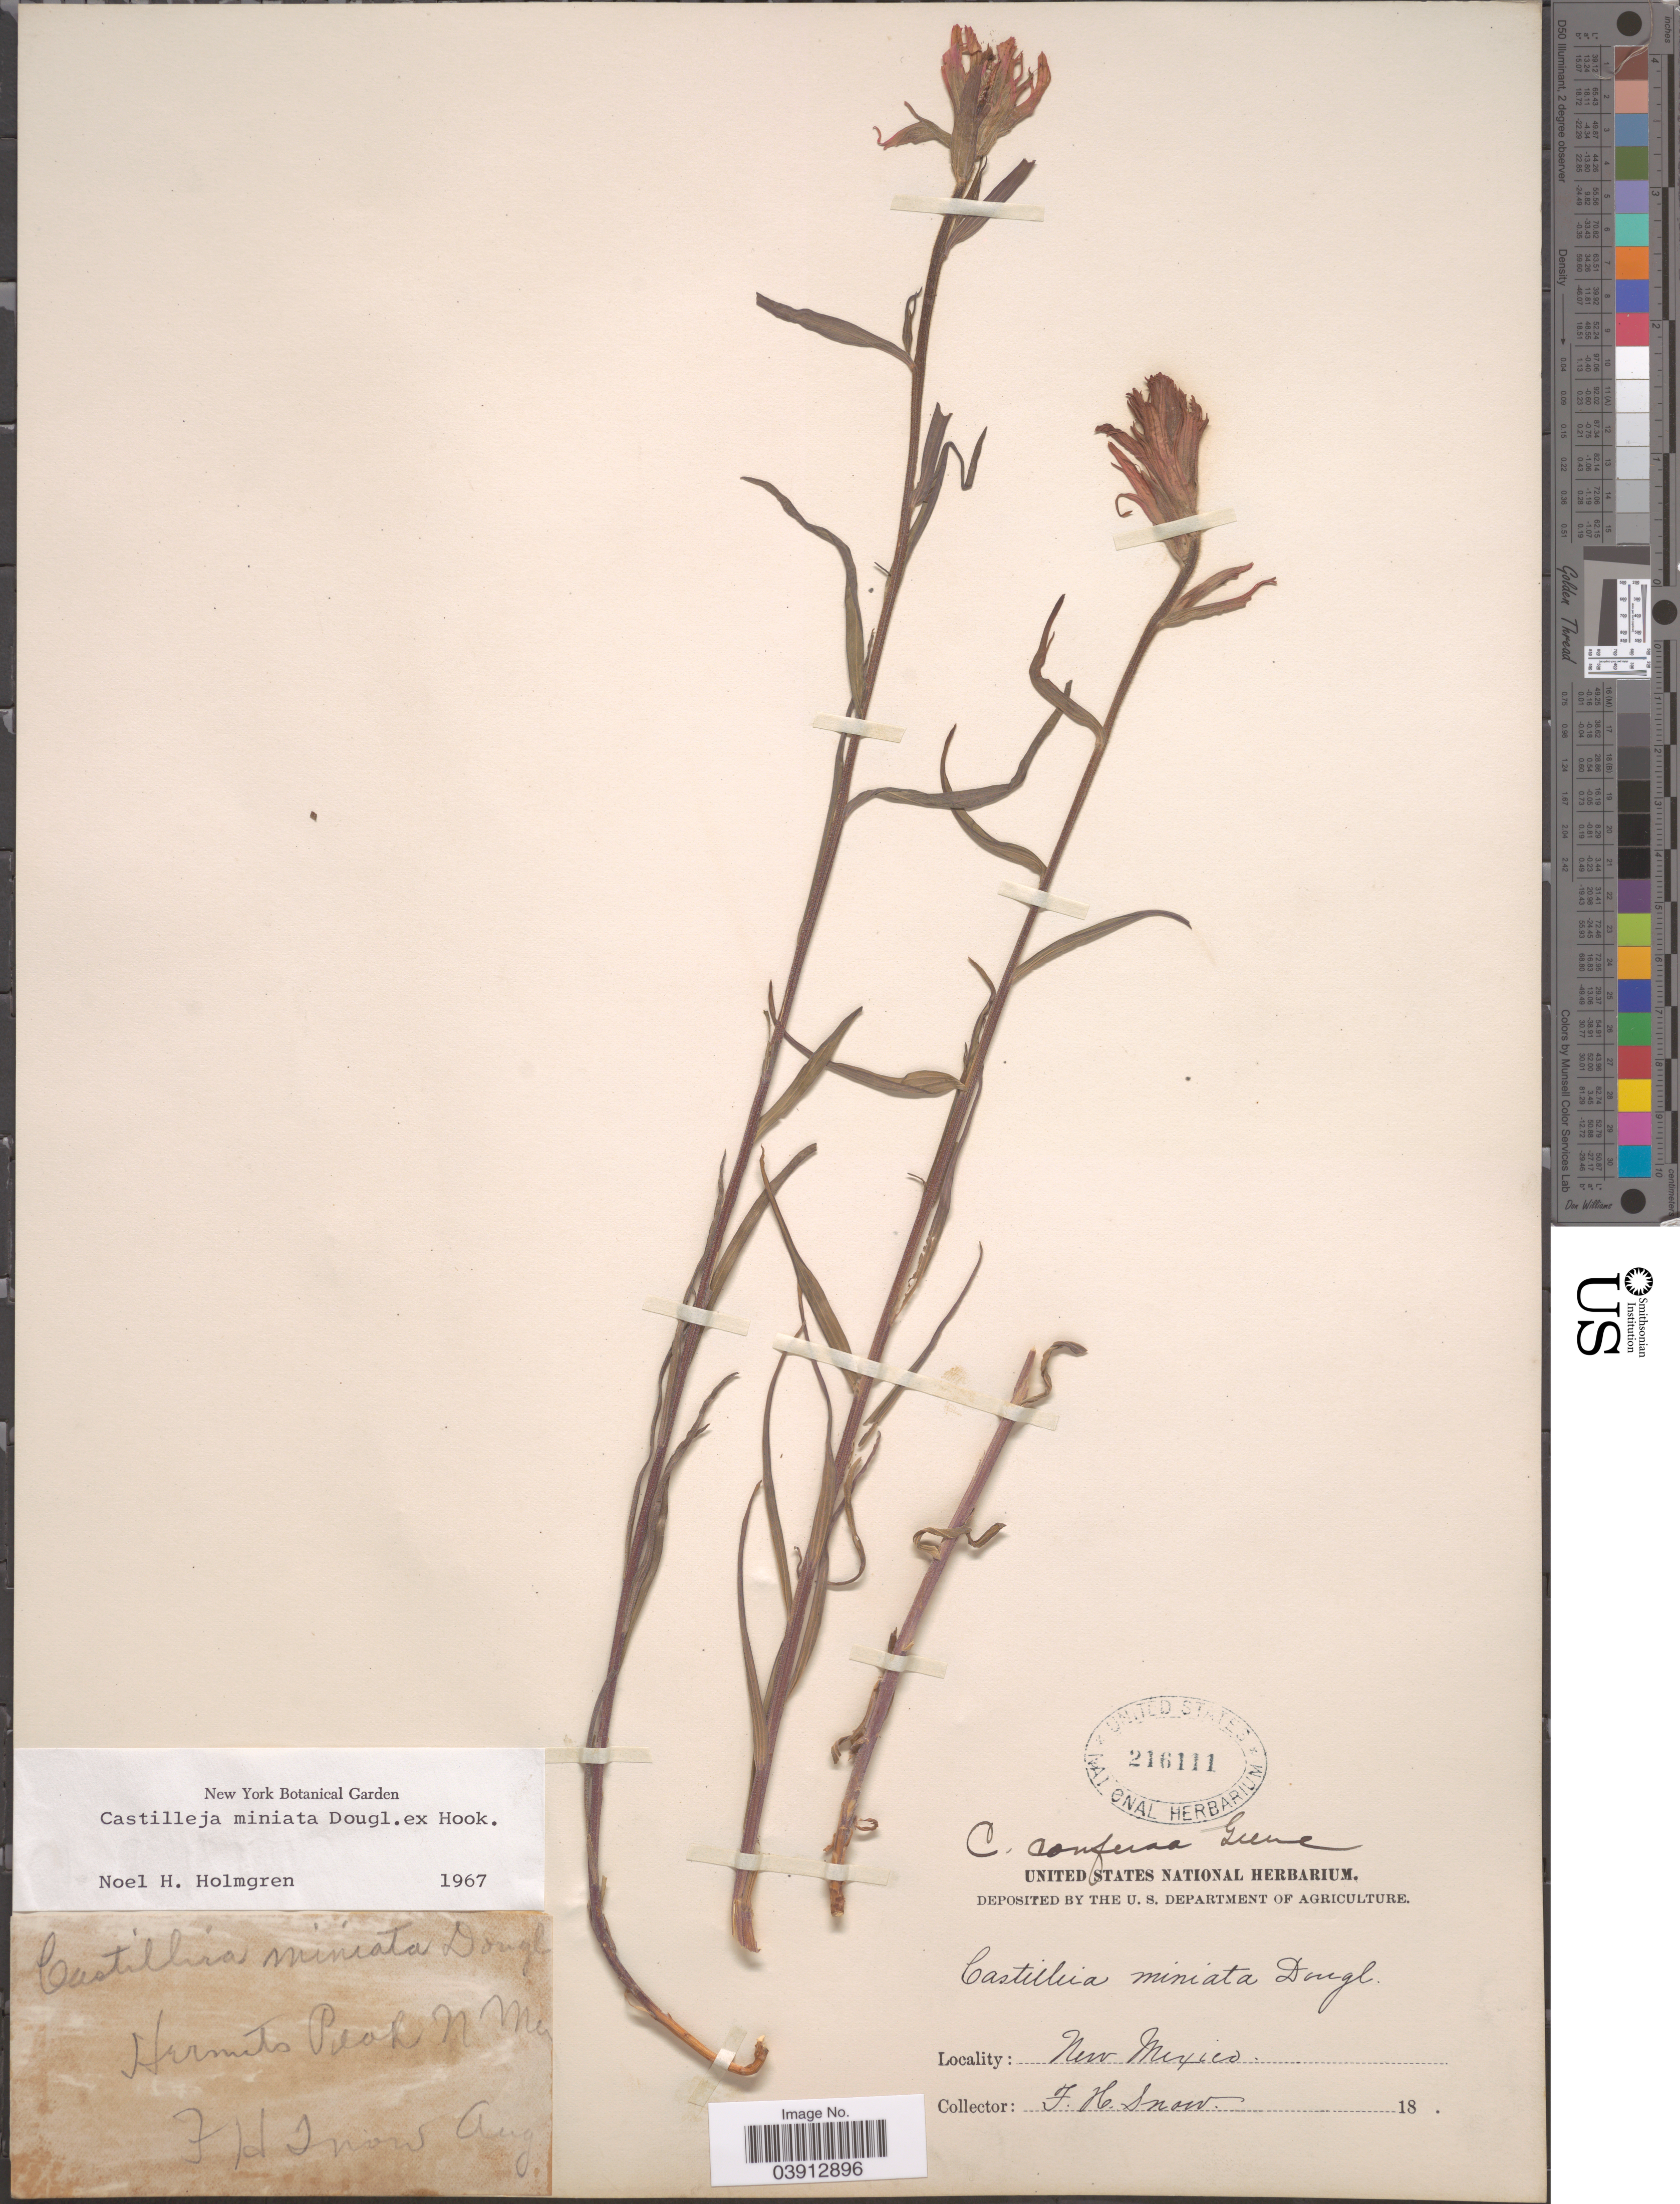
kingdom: Plantae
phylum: Tracheophyta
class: Magnoliopsida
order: Lamiales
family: Orobanchaceae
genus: Castilleja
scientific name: Castilleja miniata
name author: Douglas ex Hook.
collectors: F. H. Snow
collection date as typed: Aug 18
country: United States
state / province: New Mexico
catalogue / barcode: US 216111